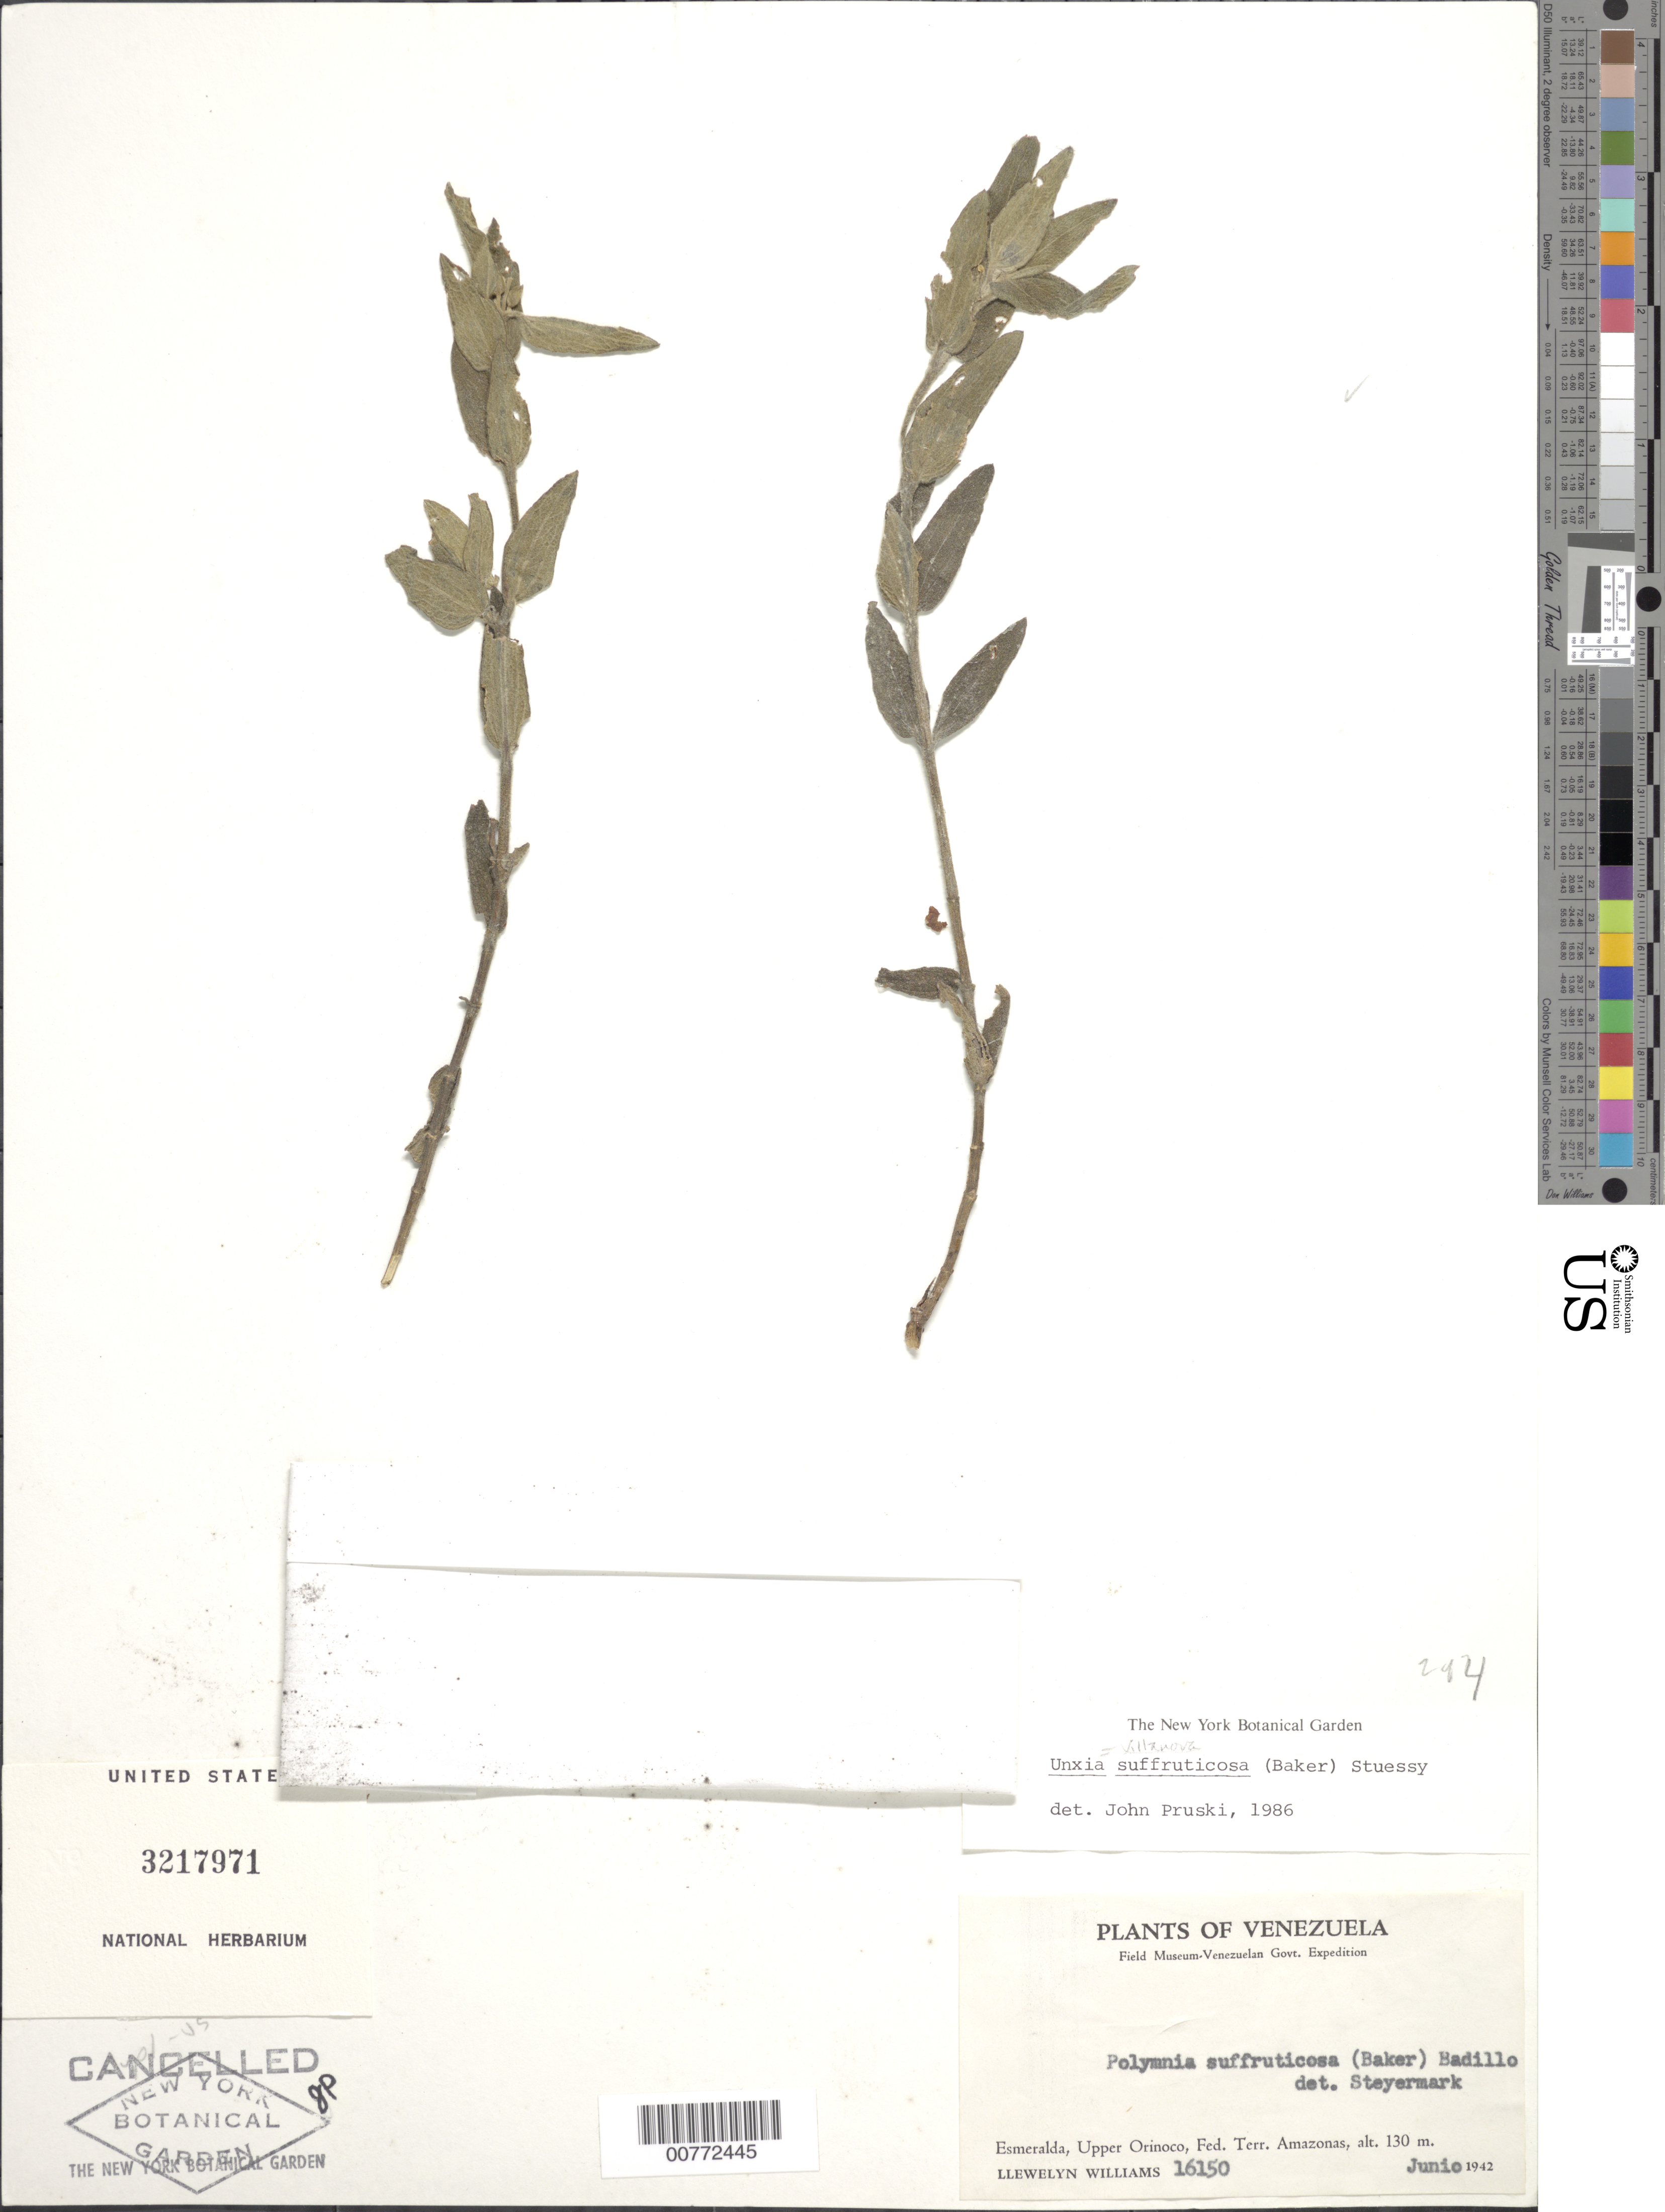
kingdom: Plantae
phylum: Tracheophyta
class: Magnoliopsida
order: Asterales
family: Asteraceae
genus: Unxia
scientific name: Unxia suffruticosa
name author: (Baker) Steussy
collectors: Ll. Williams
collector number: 16150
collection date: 1942-06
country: Venezuela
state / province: Amazonas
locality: Esmeralda, Upper Orinoco, Fed. Terr. Amazonas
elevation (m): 130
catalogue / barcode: US 3217971